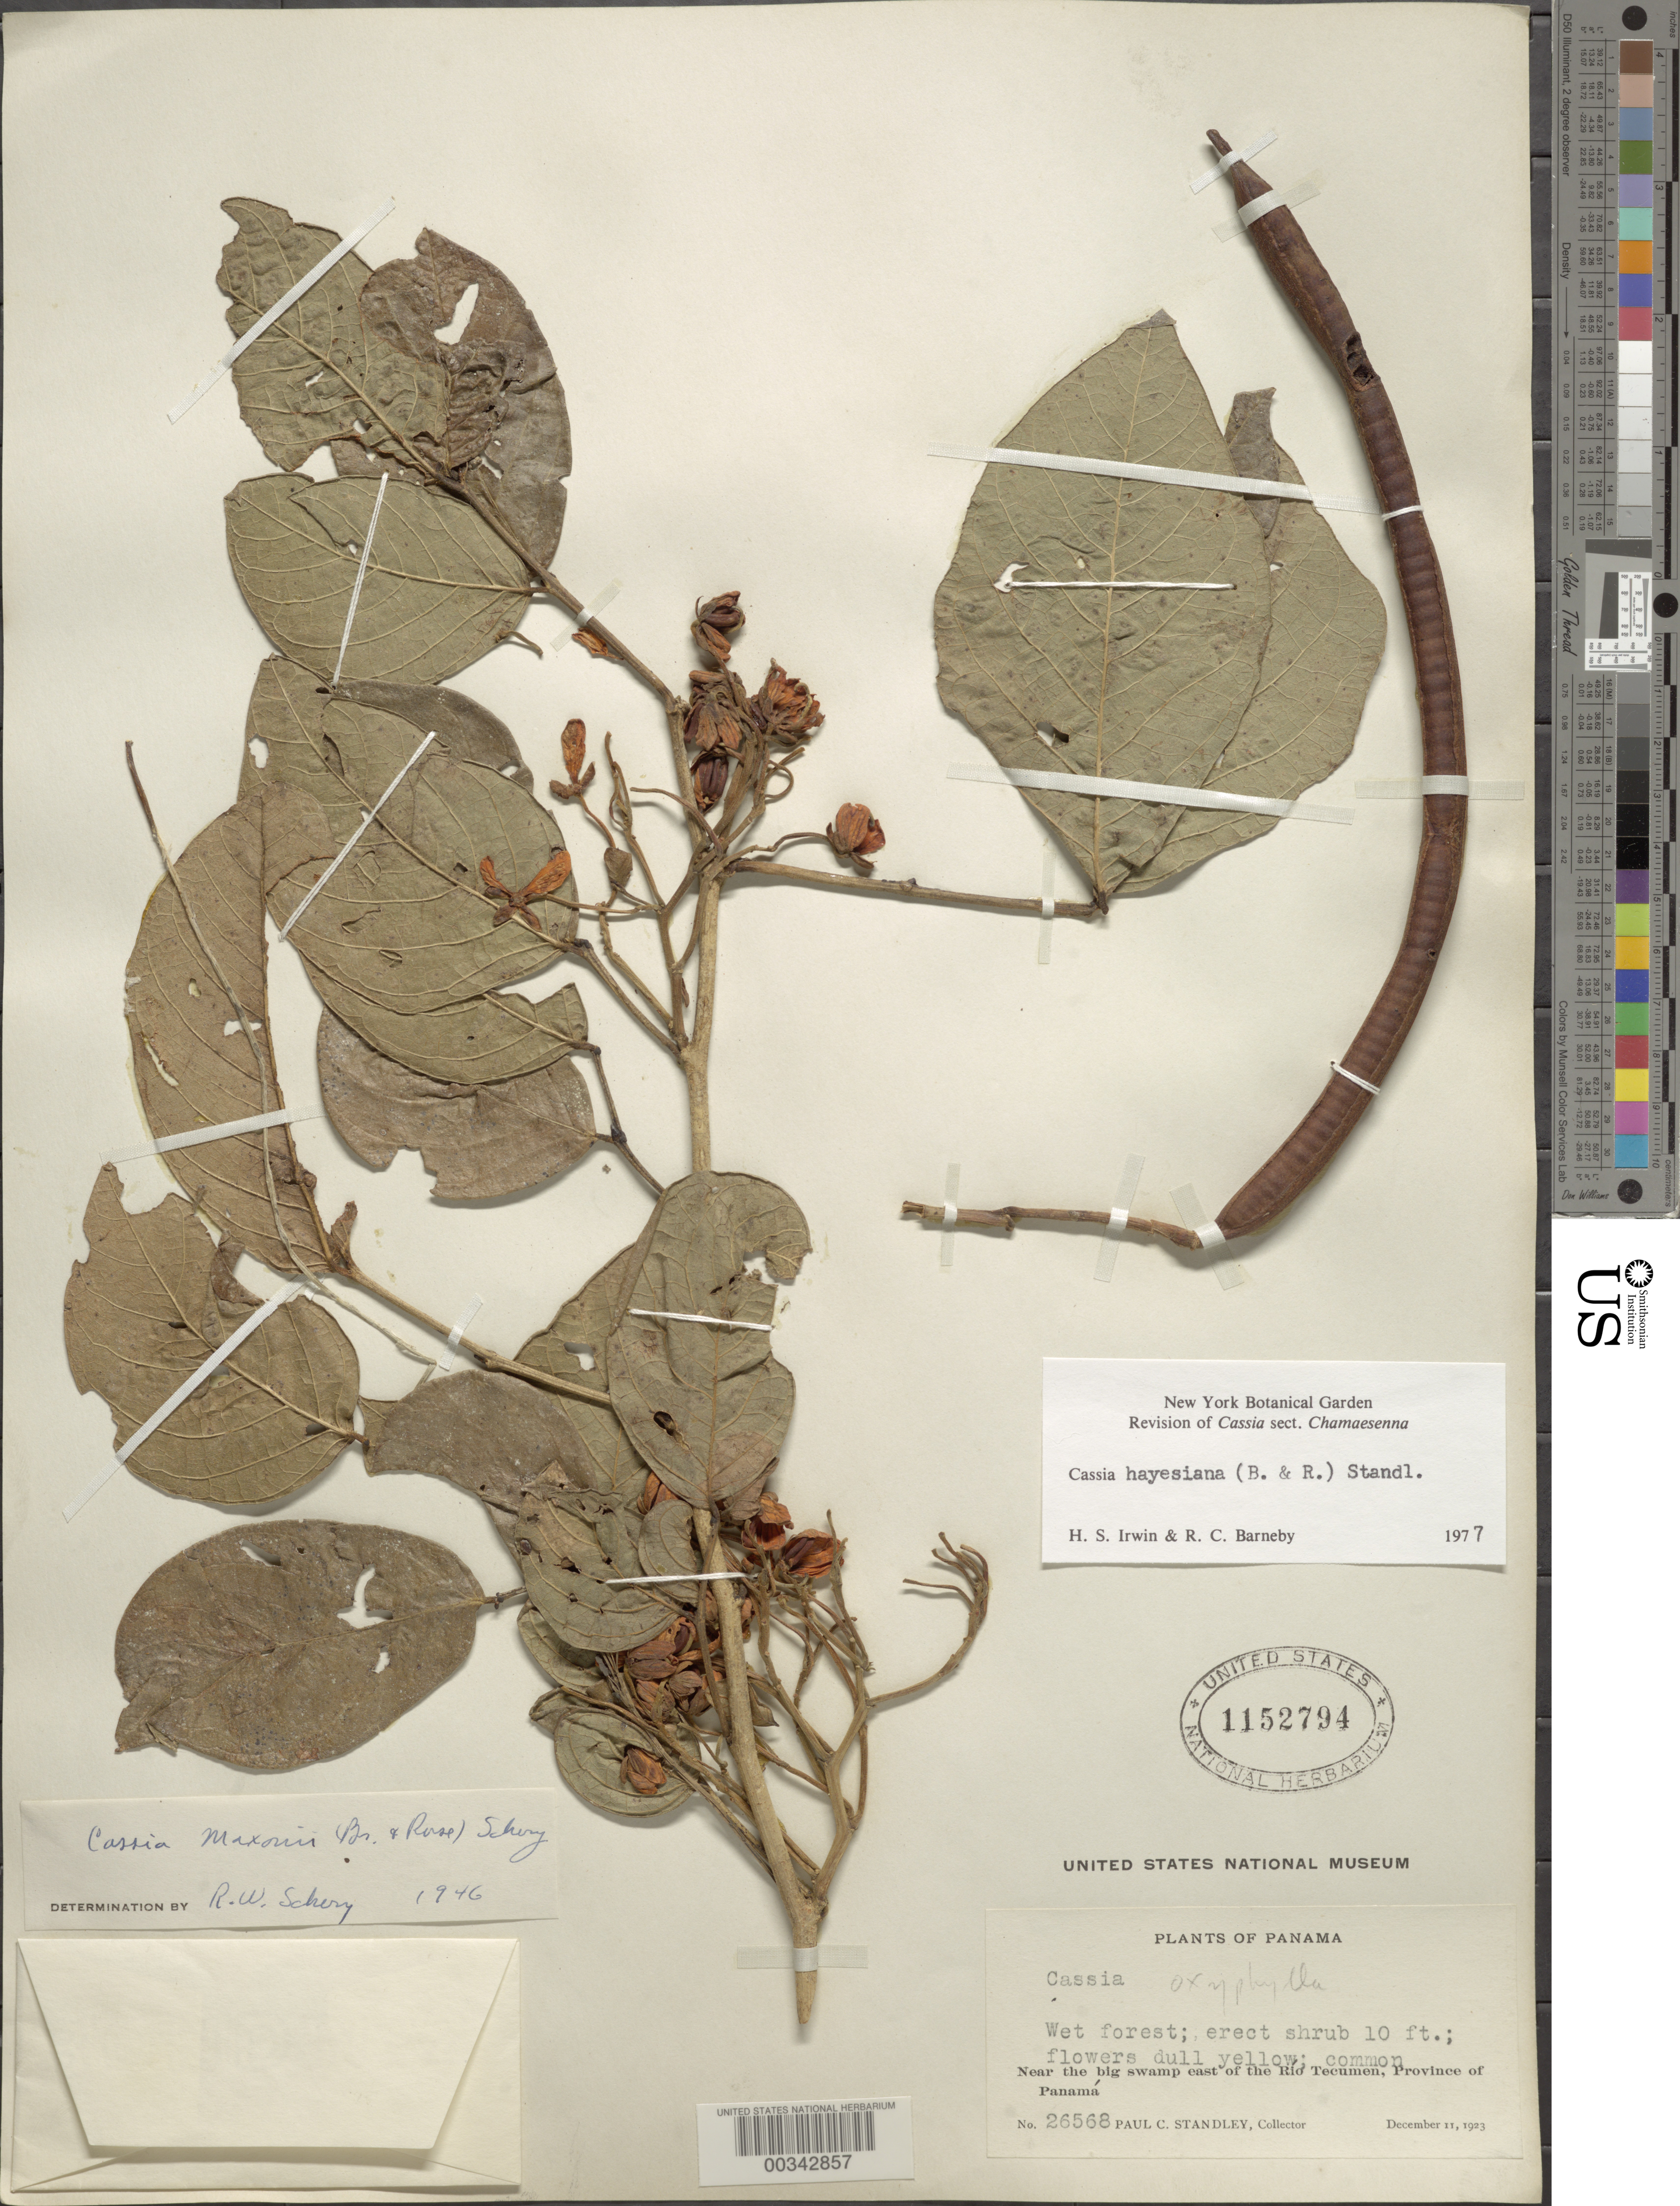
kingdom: Plantae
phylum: Tracheophyta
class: Magnoliopsida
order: Fabales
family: Fabaceae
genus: Senna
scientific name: Senna hayesiana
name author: (Britton & Rose) H.S. Irwin & Barneby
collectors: P. C. Standley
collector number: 26568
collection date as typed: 11 Dec 1923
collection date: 1923-12-11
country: Panama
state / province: Panamá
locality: Near the big swamp E of the Rio Tecumen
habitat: Wet forest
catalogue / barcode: US 1152794